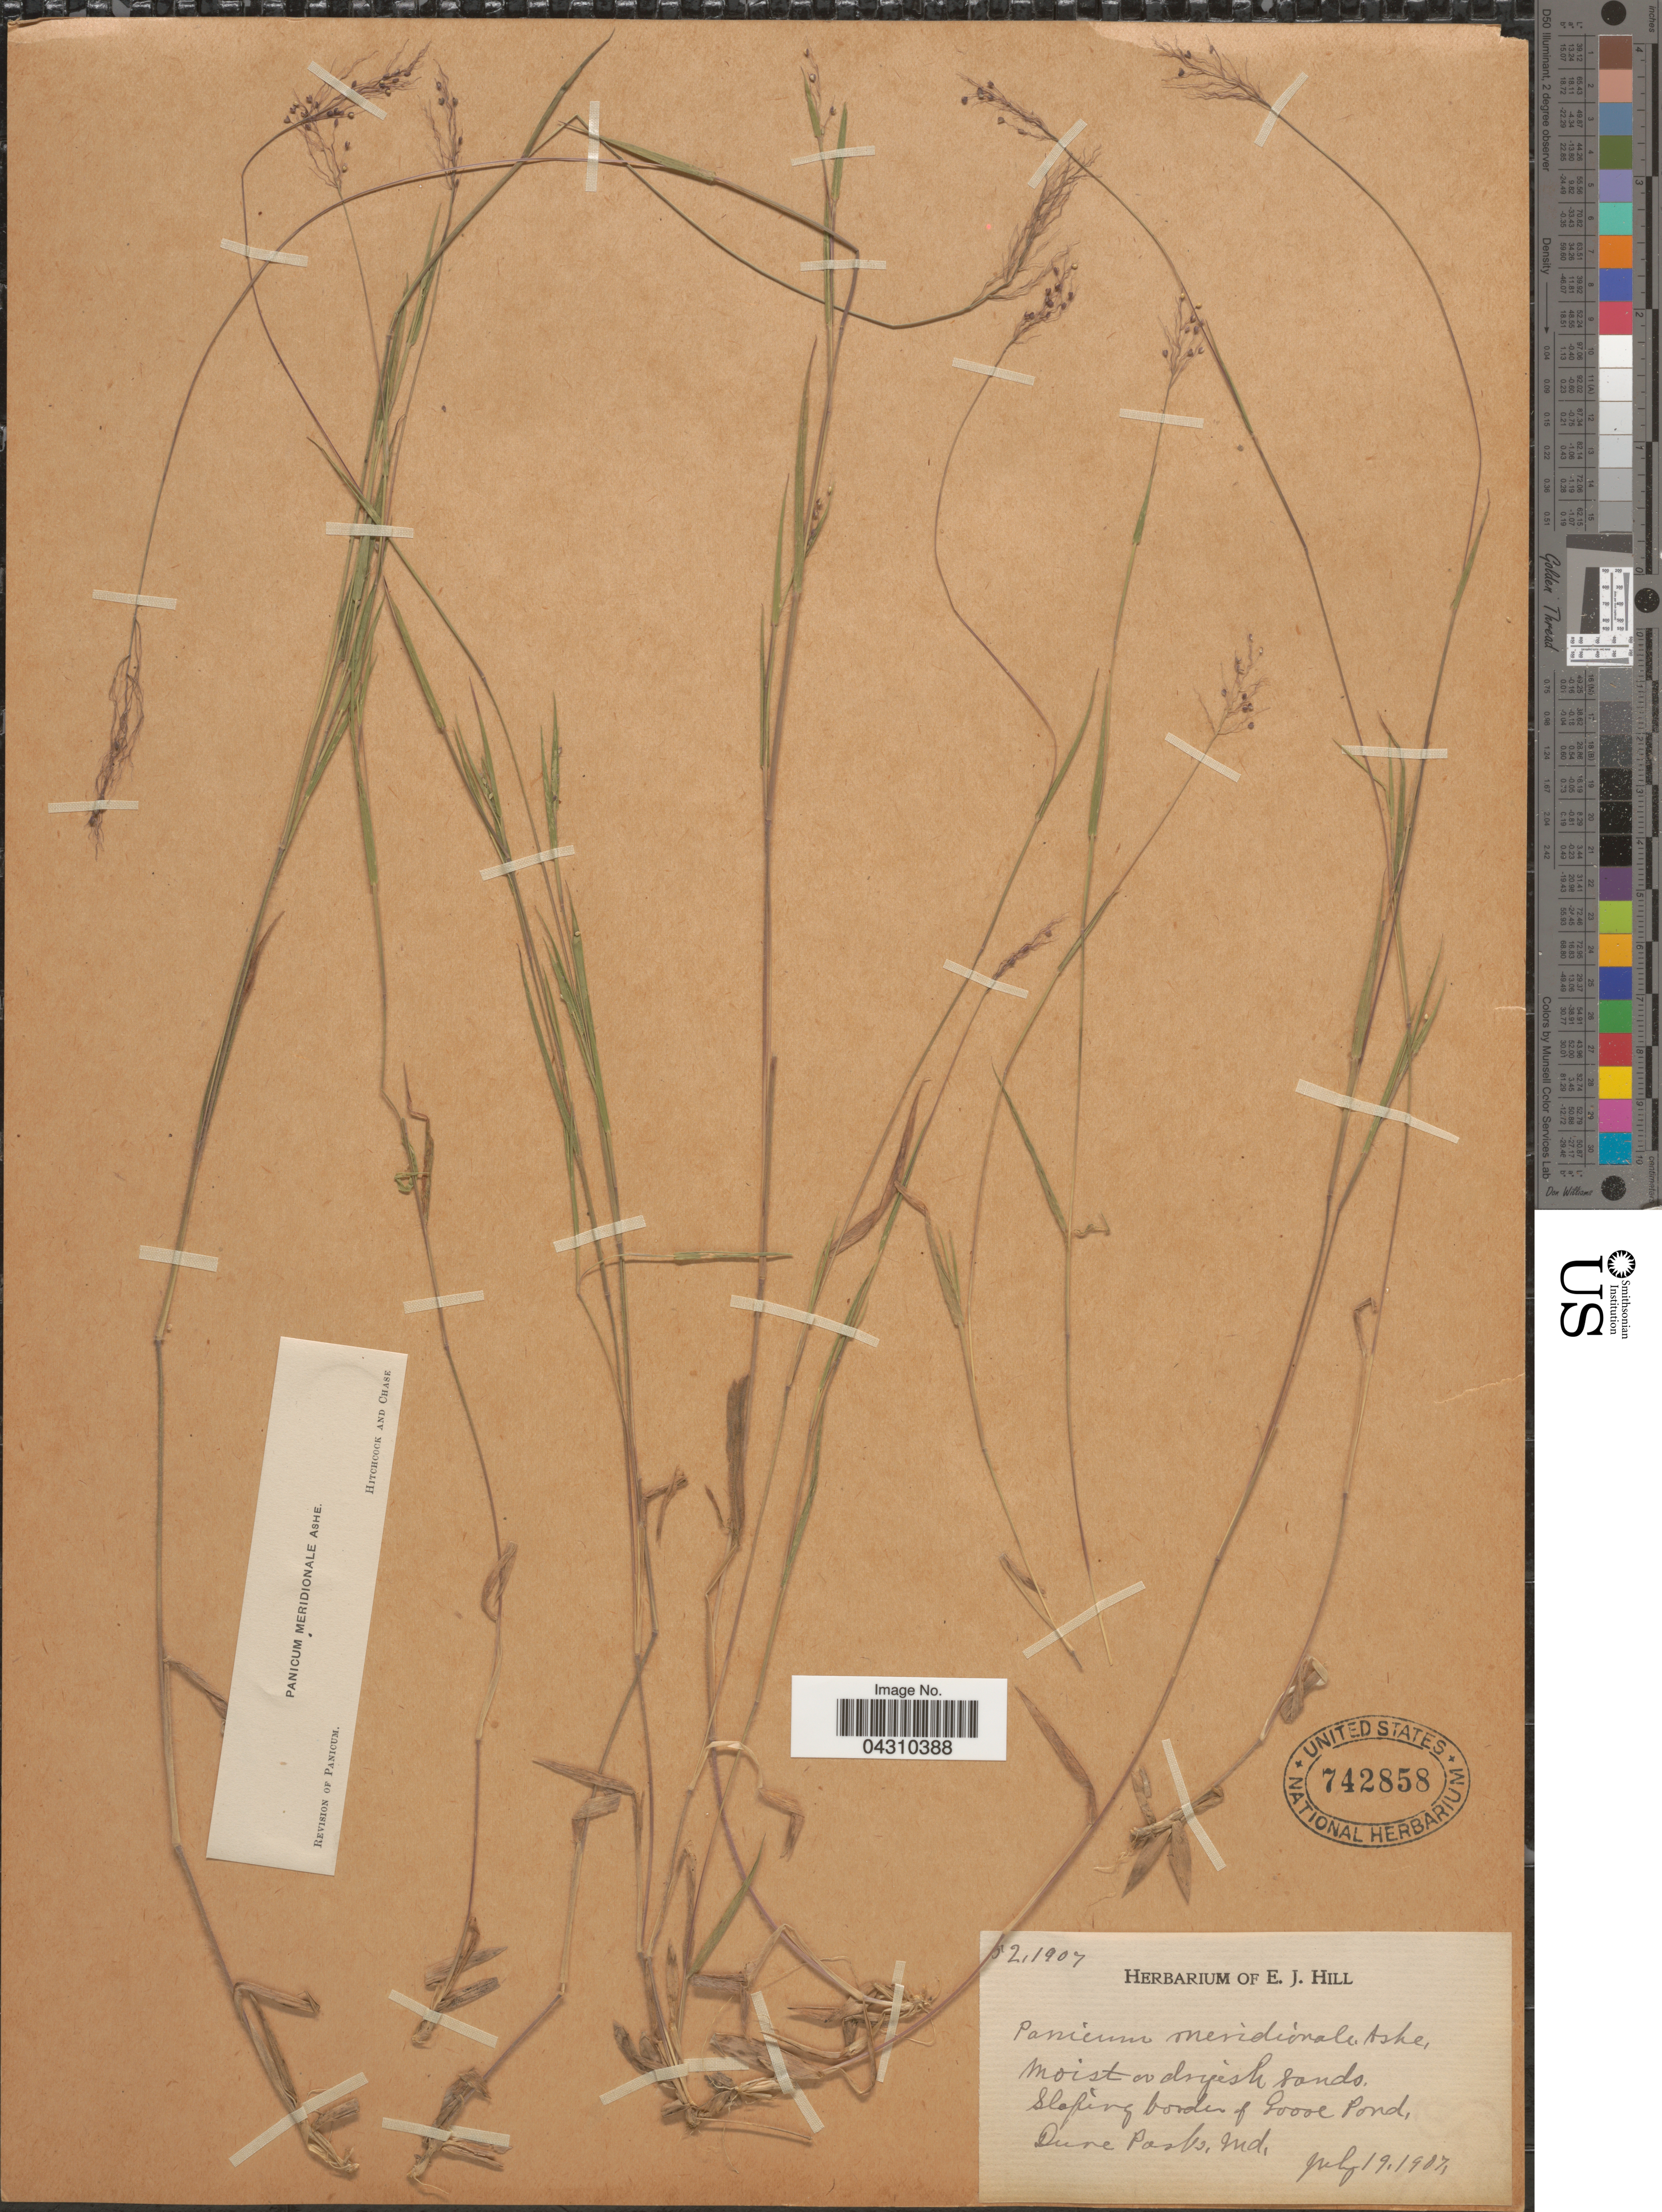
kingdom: Plantae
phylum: Tracheophyta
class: Liliopsida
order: Poales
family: Poaceae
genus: Dichanthelium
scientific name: Dichanthelium acuminatum var. acuminatum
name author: (Sw.) Gould & C.A. Clark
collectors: Ex herb. E. J. Hill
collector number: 52,1907*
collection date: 1907-07-19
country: United States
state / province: Indiana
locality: Sloping border of Goose Pond, Dune Park.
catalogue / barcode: US 742858